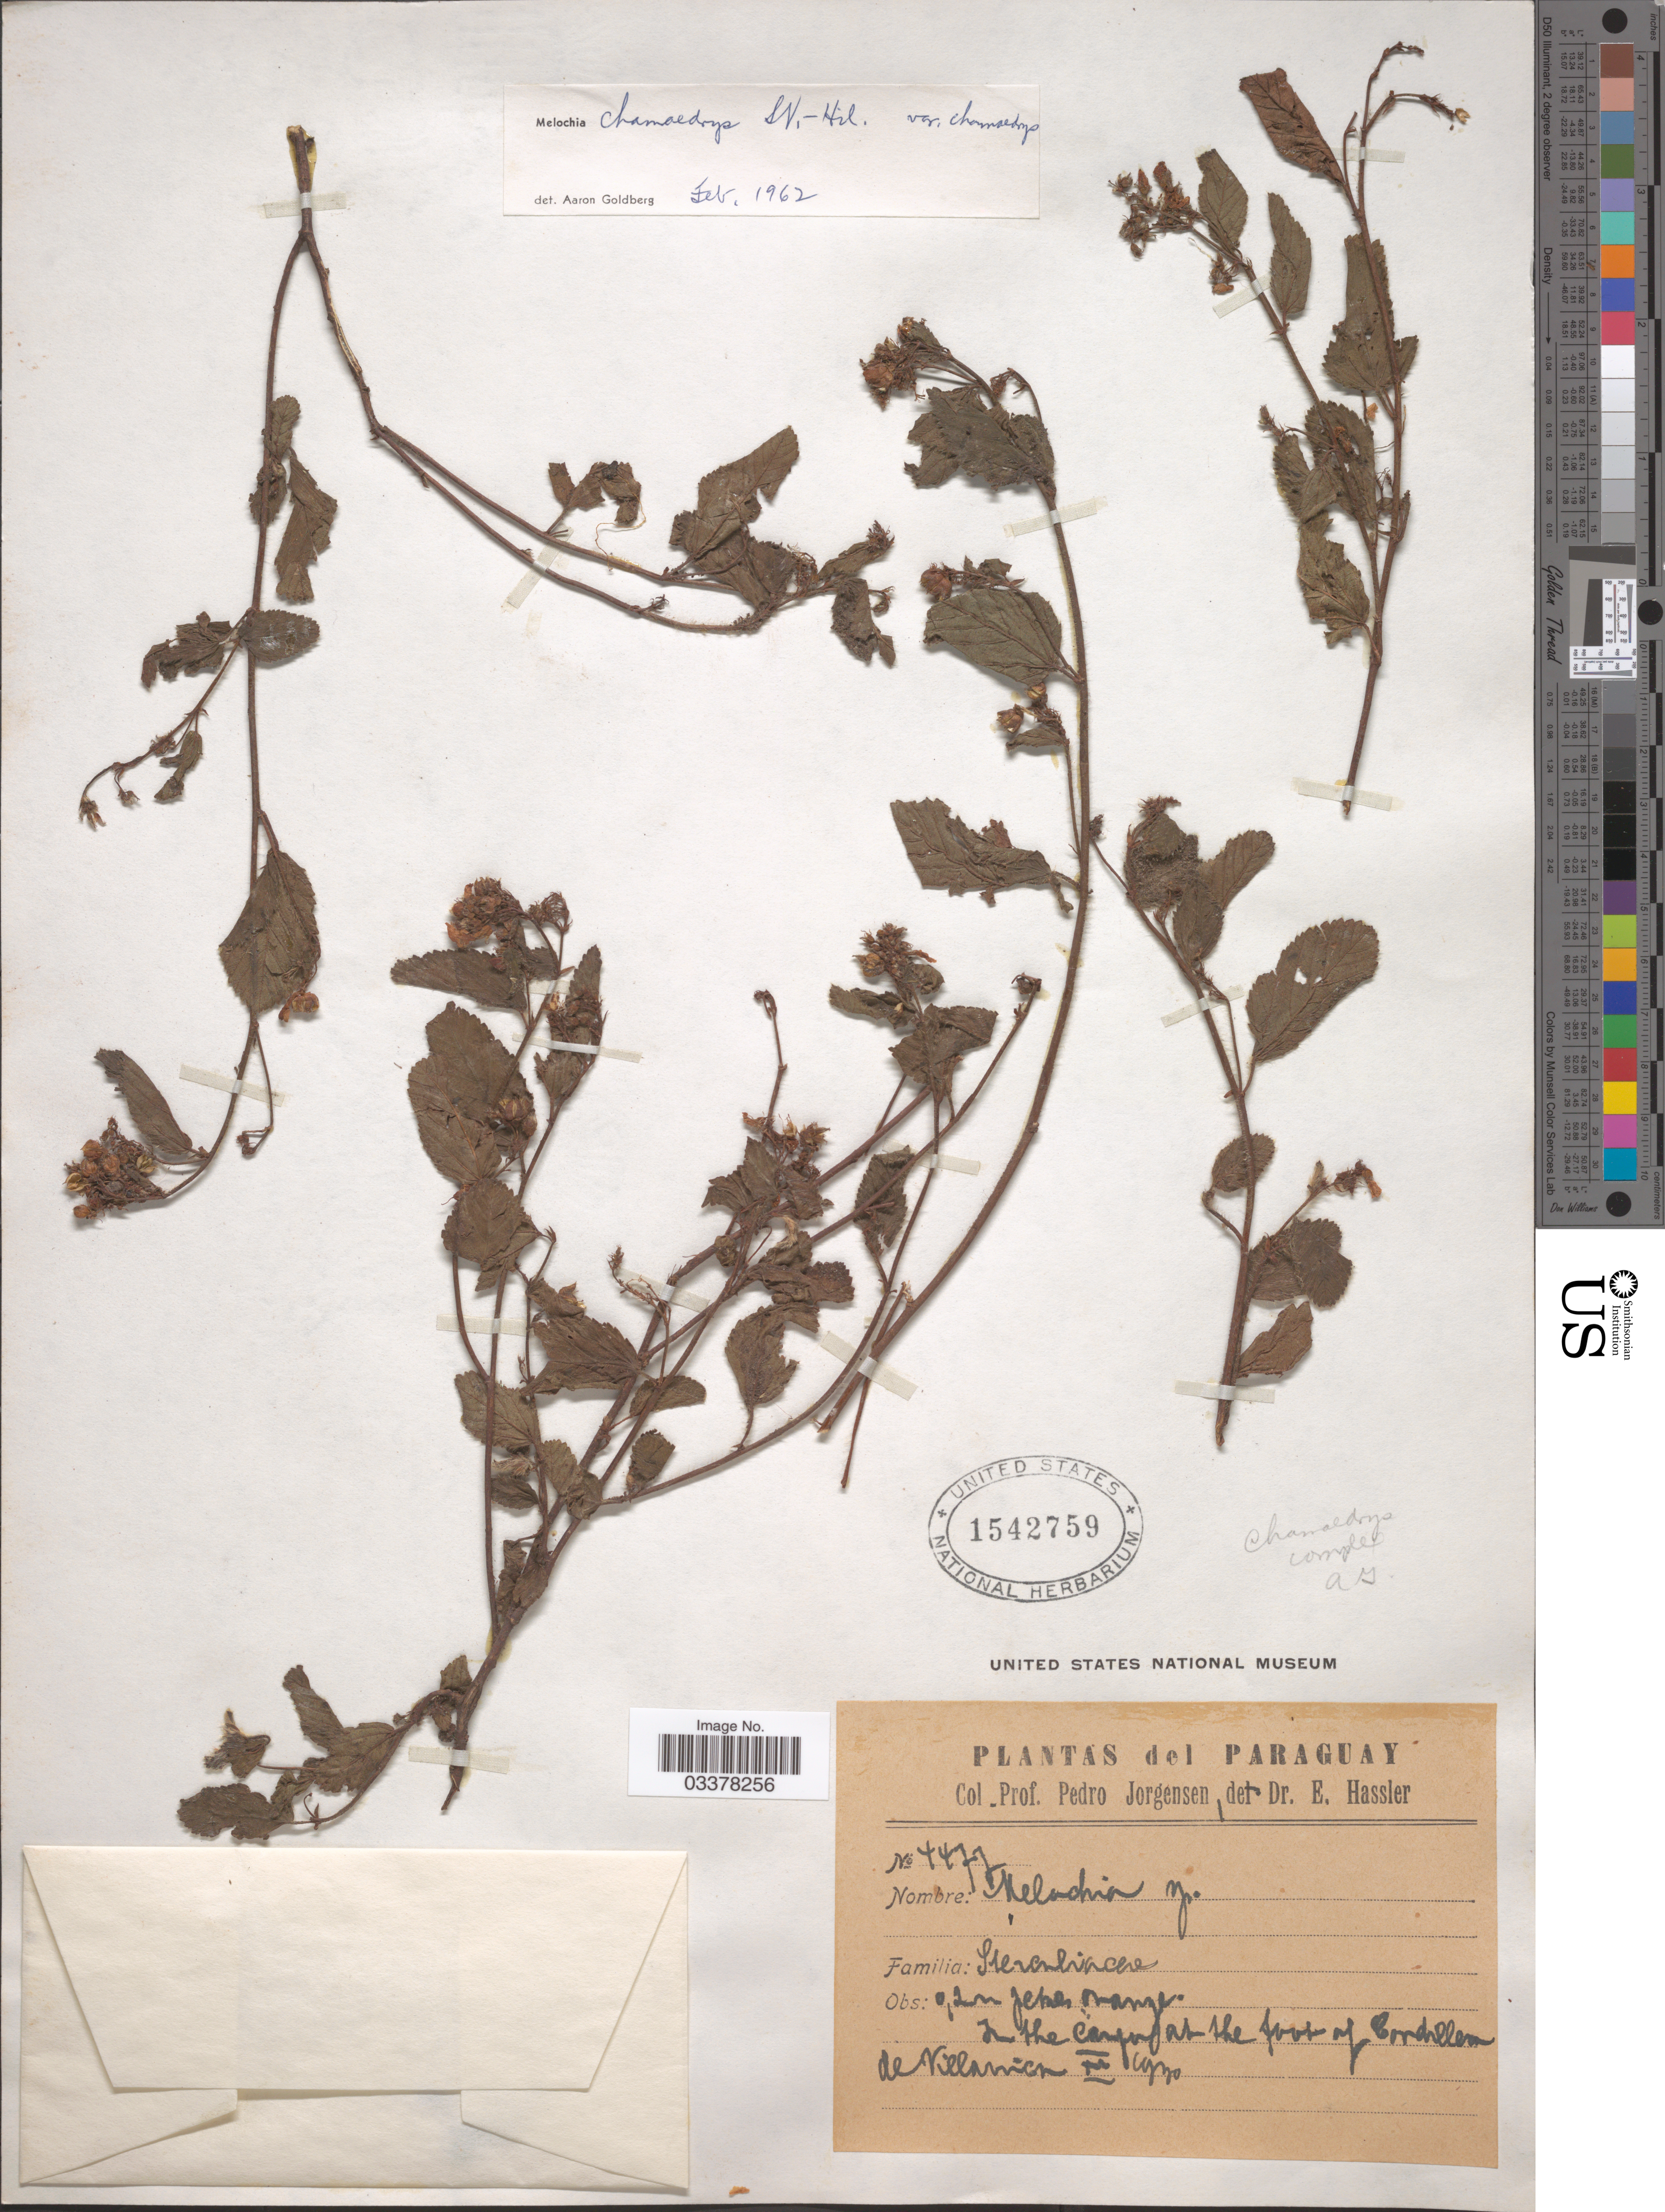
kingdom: Plantae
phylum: Tracheophyta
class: Magnoliopsida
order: Malvales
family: Malvaceae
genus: Melochia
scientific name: Melochia chamaedrys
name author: A. St.-Hil.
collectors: P. Jörgensen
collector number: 4477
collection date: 1930-12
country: Paraguay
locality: In the campo at the foot of Cordillera de Villarrica.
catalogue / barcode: US 1542759